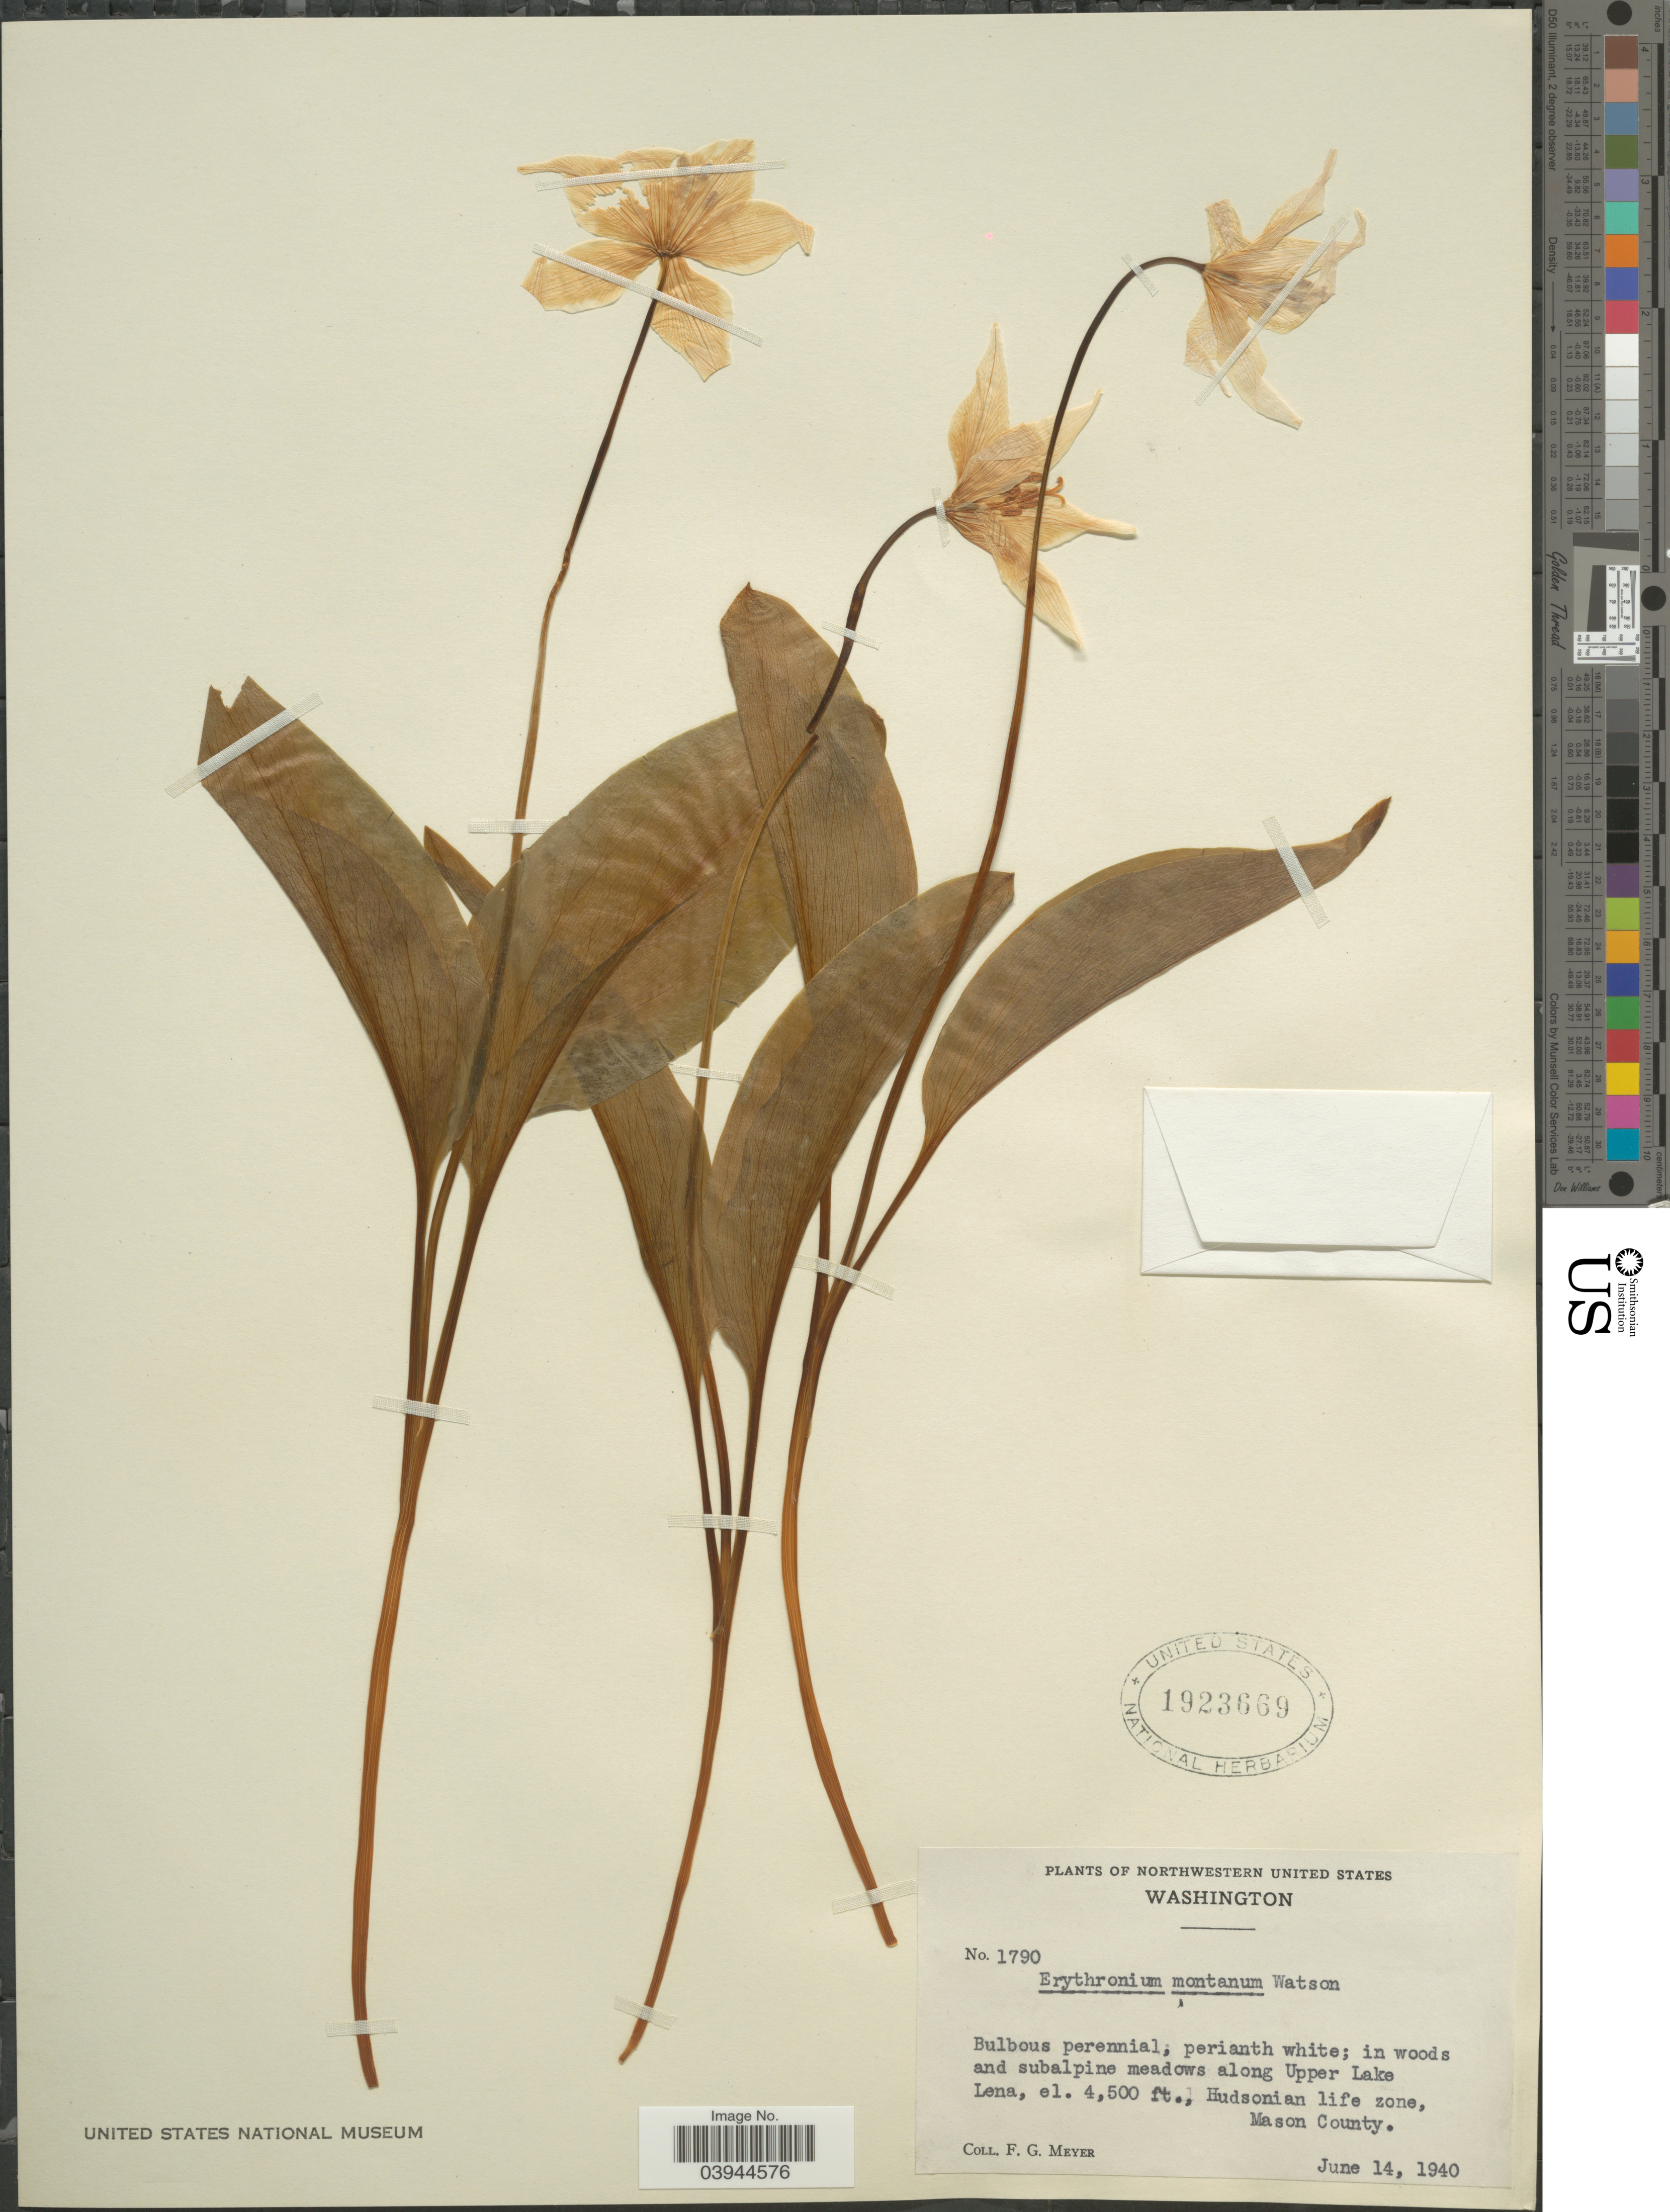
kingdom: Plantae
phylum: Tracheophyta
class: Liliopsida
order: Liliales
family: Liliaceae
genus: Erythronium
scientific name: Erythronium montanum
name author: S. Watson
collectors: F. G. Meyer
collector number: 1790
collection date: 1940-06-14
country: United States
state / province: Washington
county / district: Mason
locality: Northwestern United States. In woods and subalpine meadows along Upper Lake Lena, Hudsonian life zone, Mason County.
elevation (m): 1372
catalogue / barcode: US 1923669